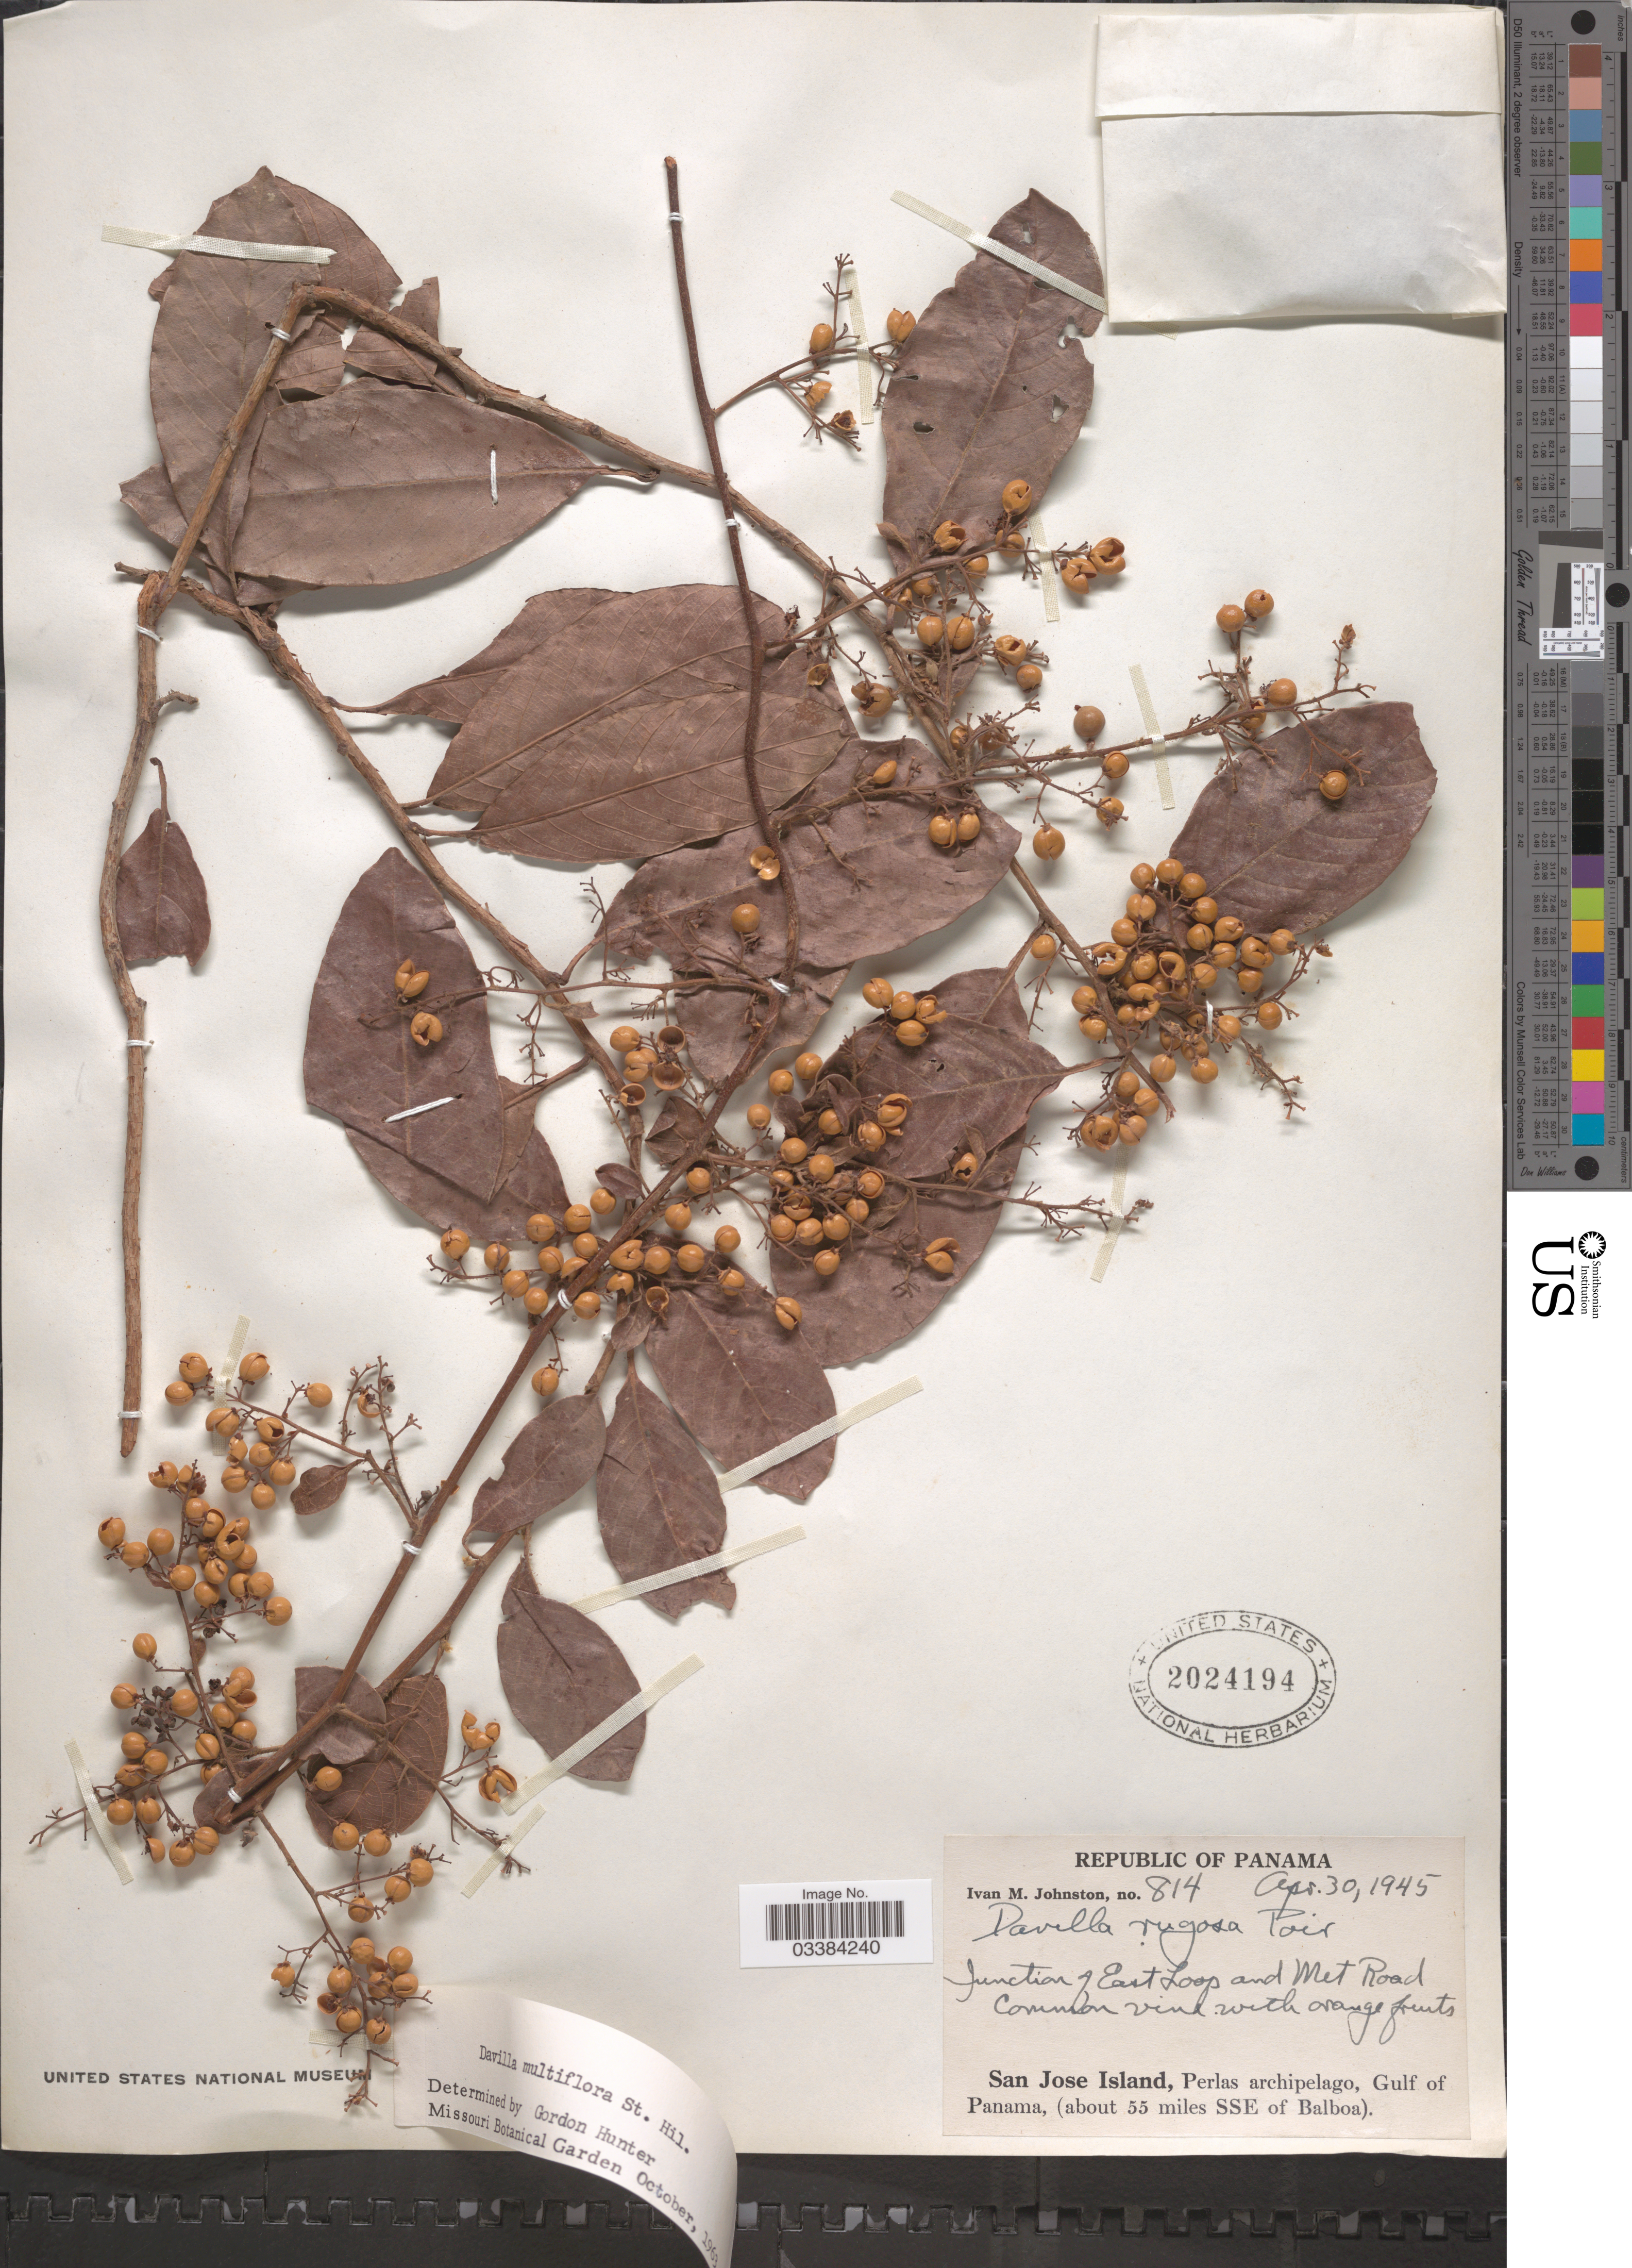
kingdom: Plantae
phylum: Tracheophyta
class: Magnoliopsida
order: Dilleniales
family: Dilleniaceae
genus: Davilla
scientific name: Davilla multiflora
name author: (DC.) A. St.-Hil.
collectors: I.M. Johnston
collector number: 814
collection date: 1945-04-30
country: Panama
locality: Junction of East Loop and Met Road. San Jose Island, Perlas archipelago, Gulf of Panama, (about 55 miles SSE of Balboa).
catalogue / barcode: US 2024194